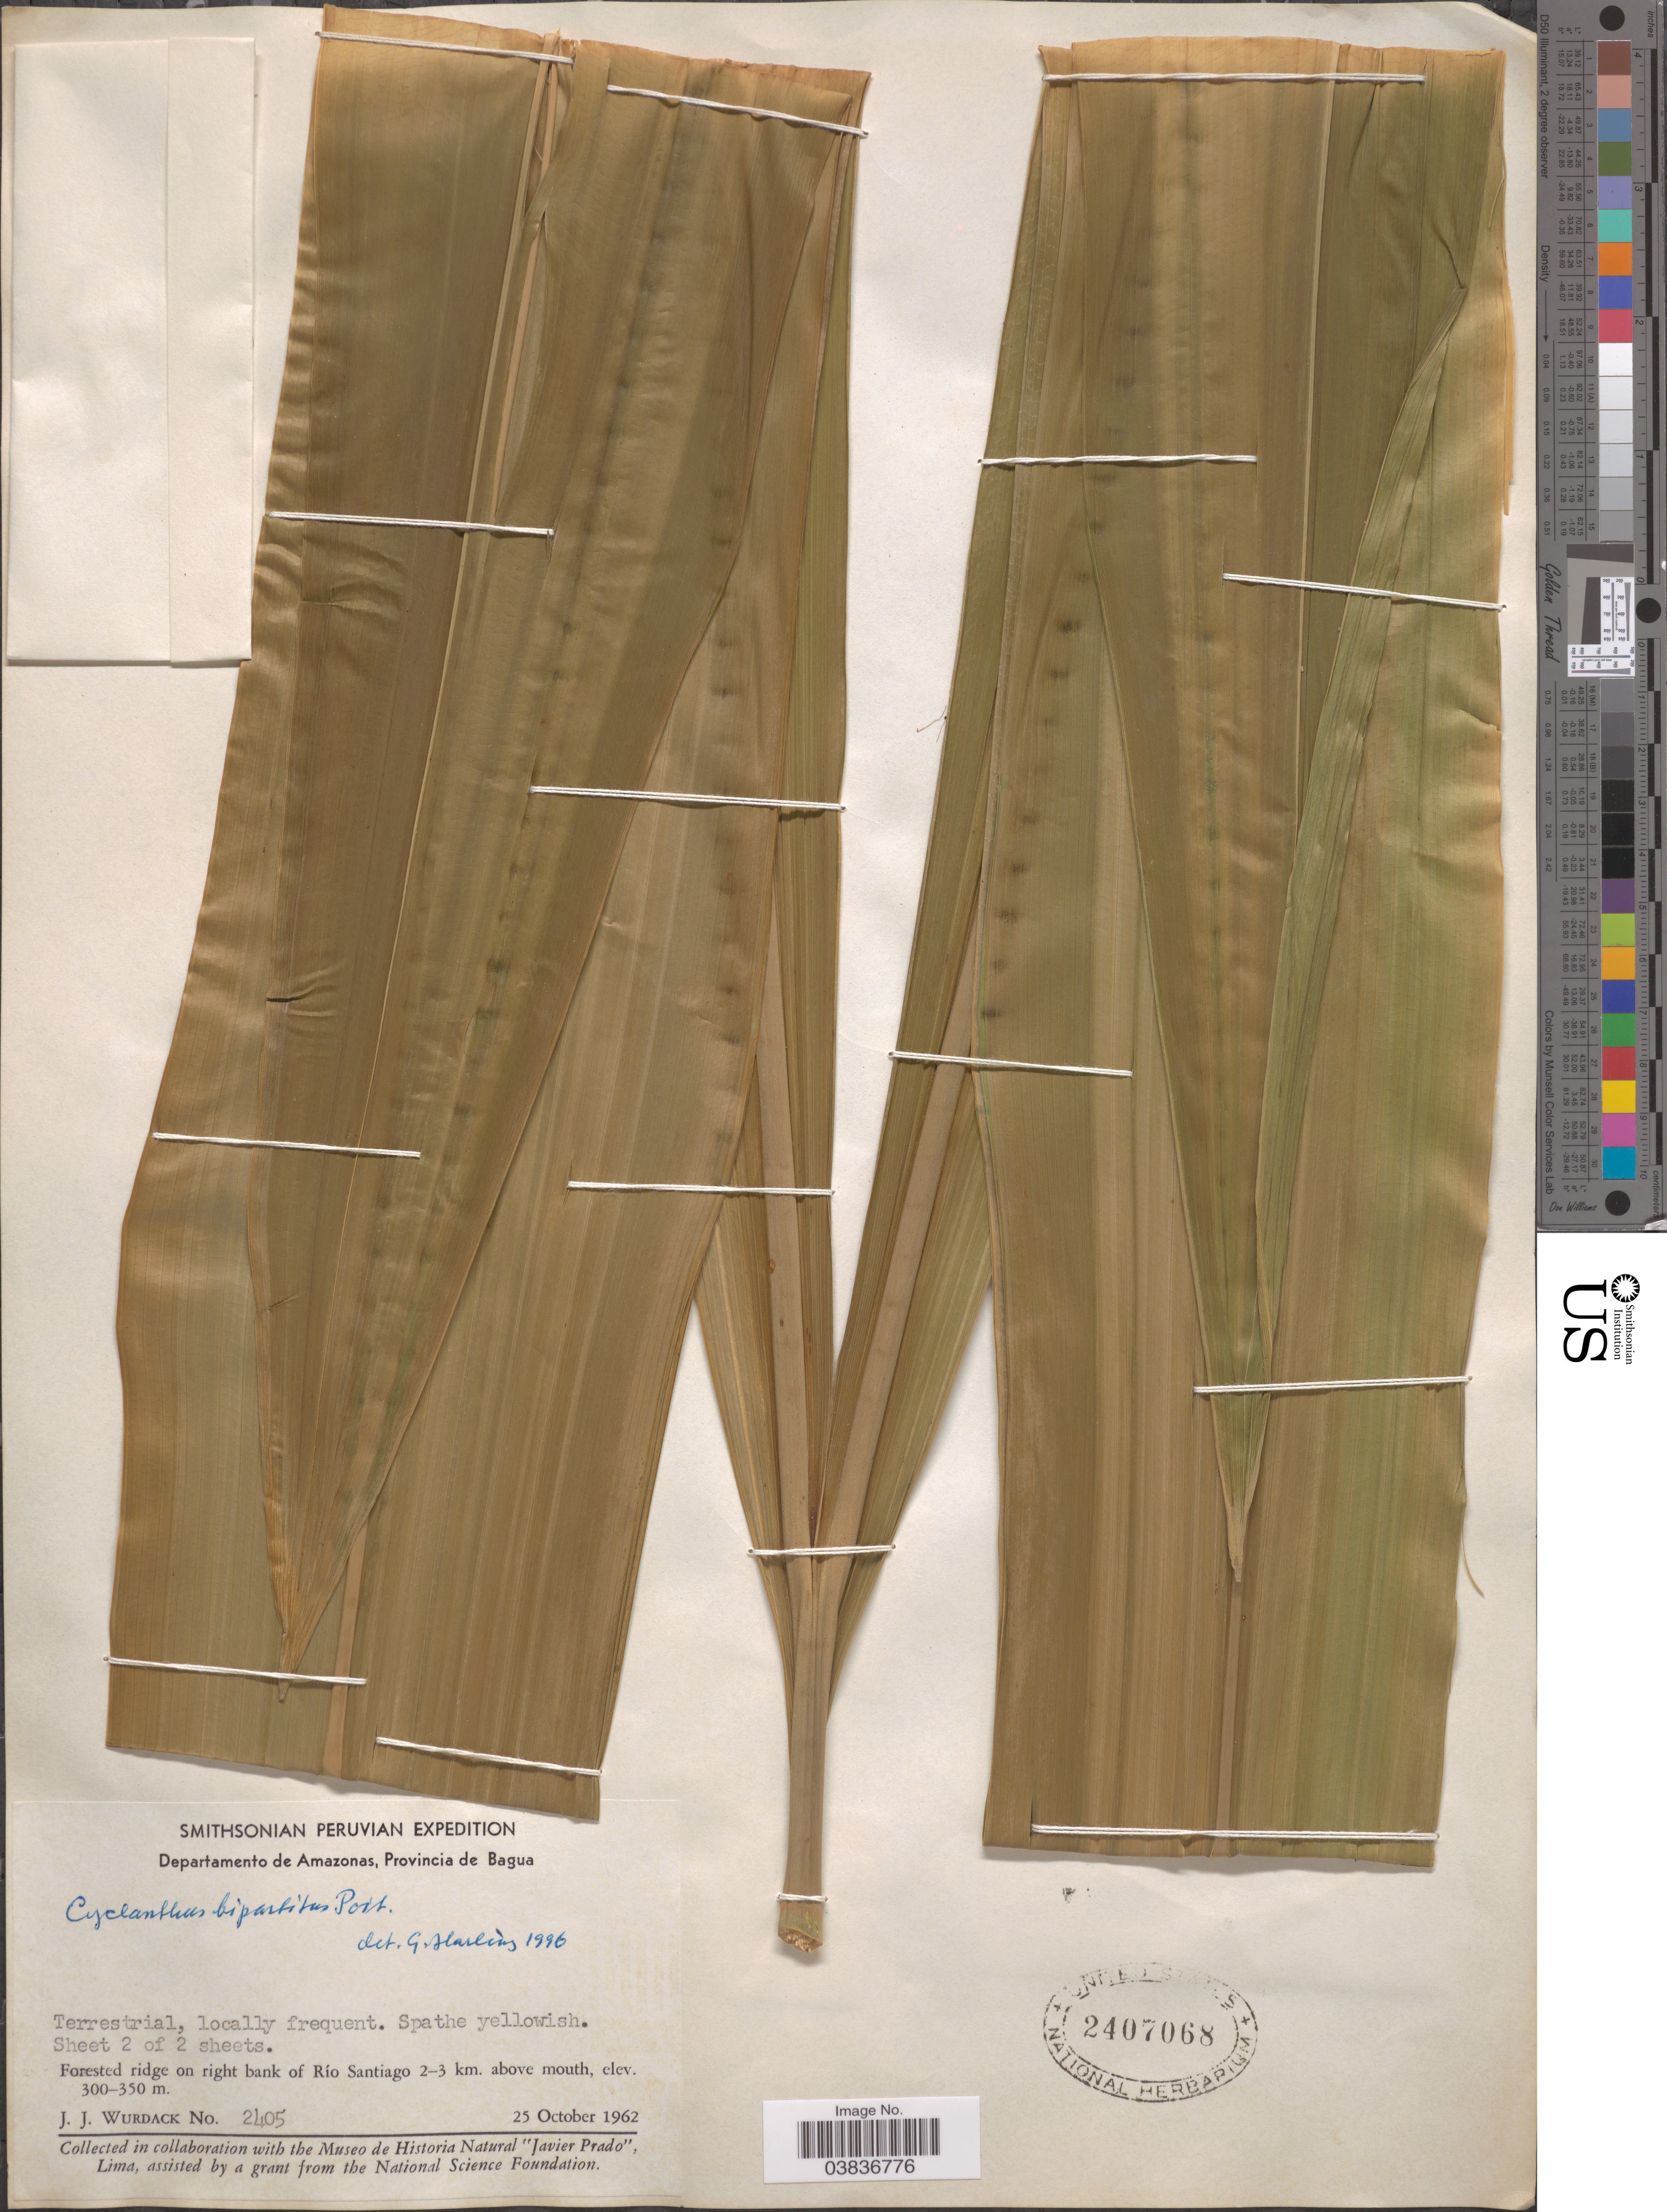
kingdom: Plantae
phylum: Tracheophyta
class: Liliopsida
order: Pandanales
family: Cyclanthaceae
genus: Cyclanthus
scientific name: Cyclanthus bipartitus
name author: Poit. ex A. Rich.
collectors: J. J. Wurdack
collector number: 2405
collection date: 1962-10-25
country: Peru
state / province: Amazonas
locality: Departamento de Amazonas, Provincia de Bagua. Right bank of Río Santiago 2-3 km. above mouth.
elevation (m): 300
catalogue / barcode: US 2407068